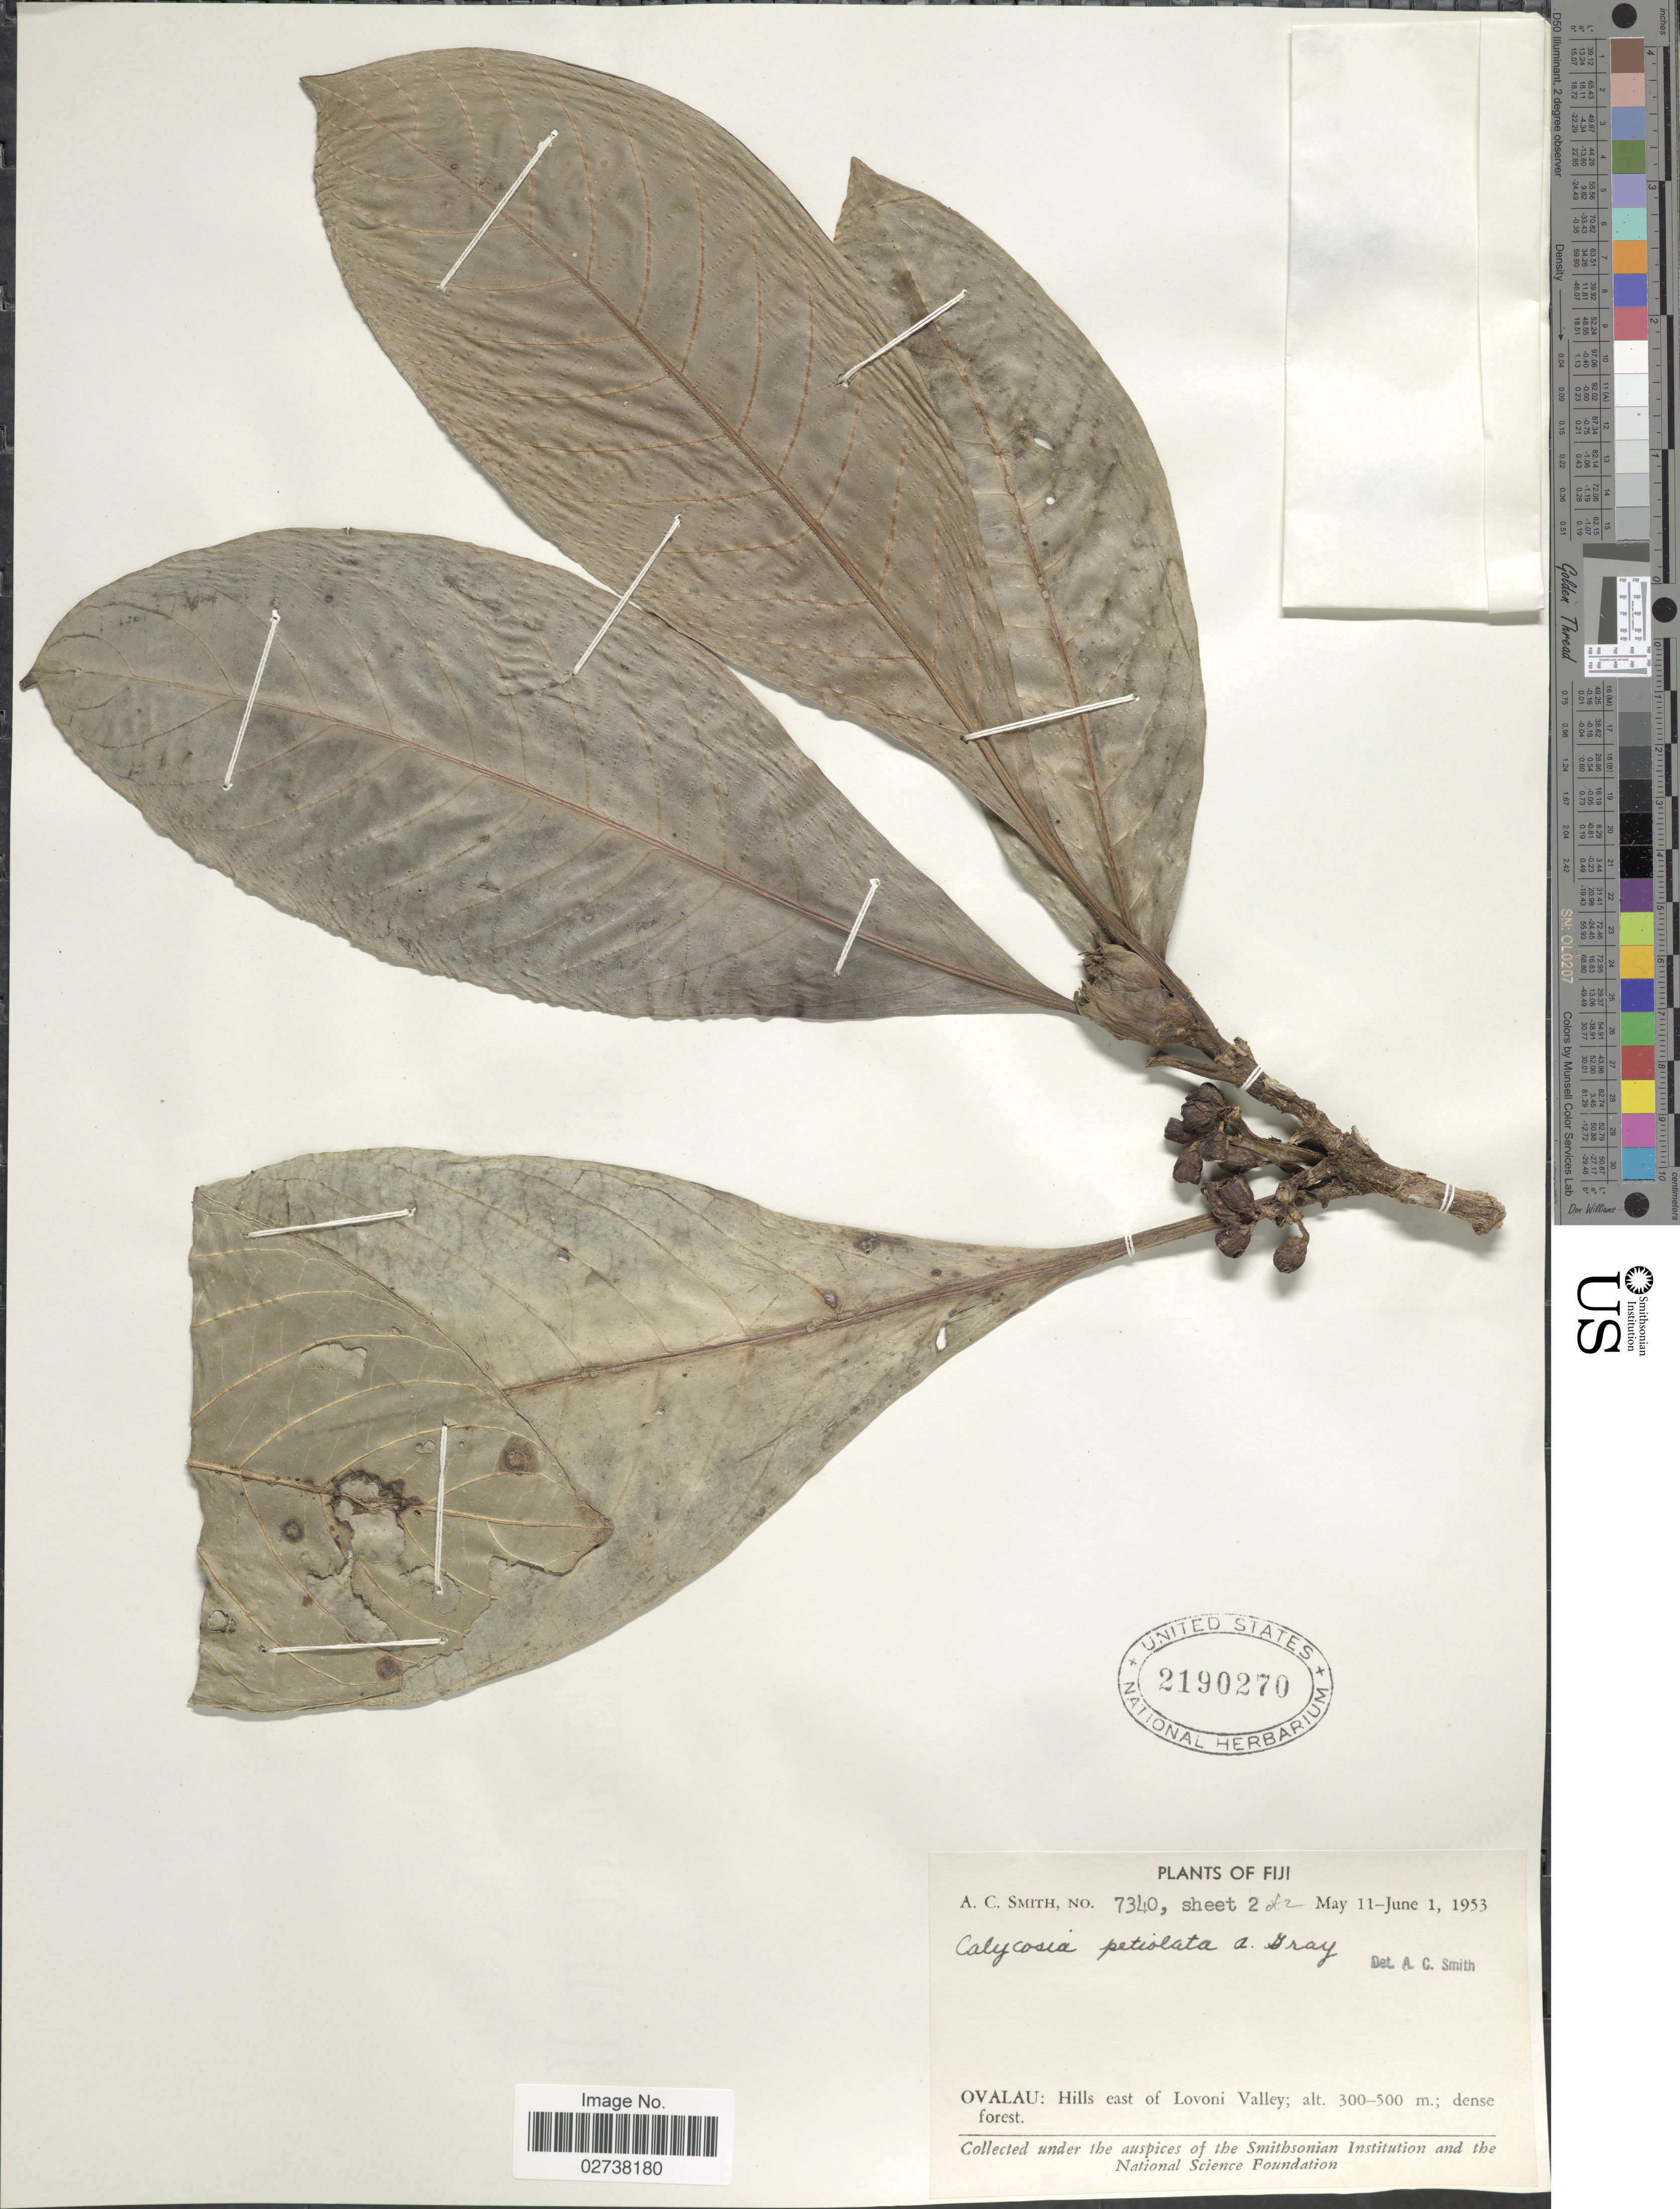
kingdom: Plantae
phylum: Tracheophyta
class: Magnoliopsida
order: Gentianales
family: Rubiaceae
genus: Calycosia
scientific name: Calycosia petiolata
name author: A. Gray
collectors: A. C. Smith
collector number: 7340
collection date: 1953-05-11/1953-06-01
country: Fiji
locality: Ovalau: Hills east of Lovoni Valley; dense forest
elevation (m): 300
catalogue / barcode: US 2190270